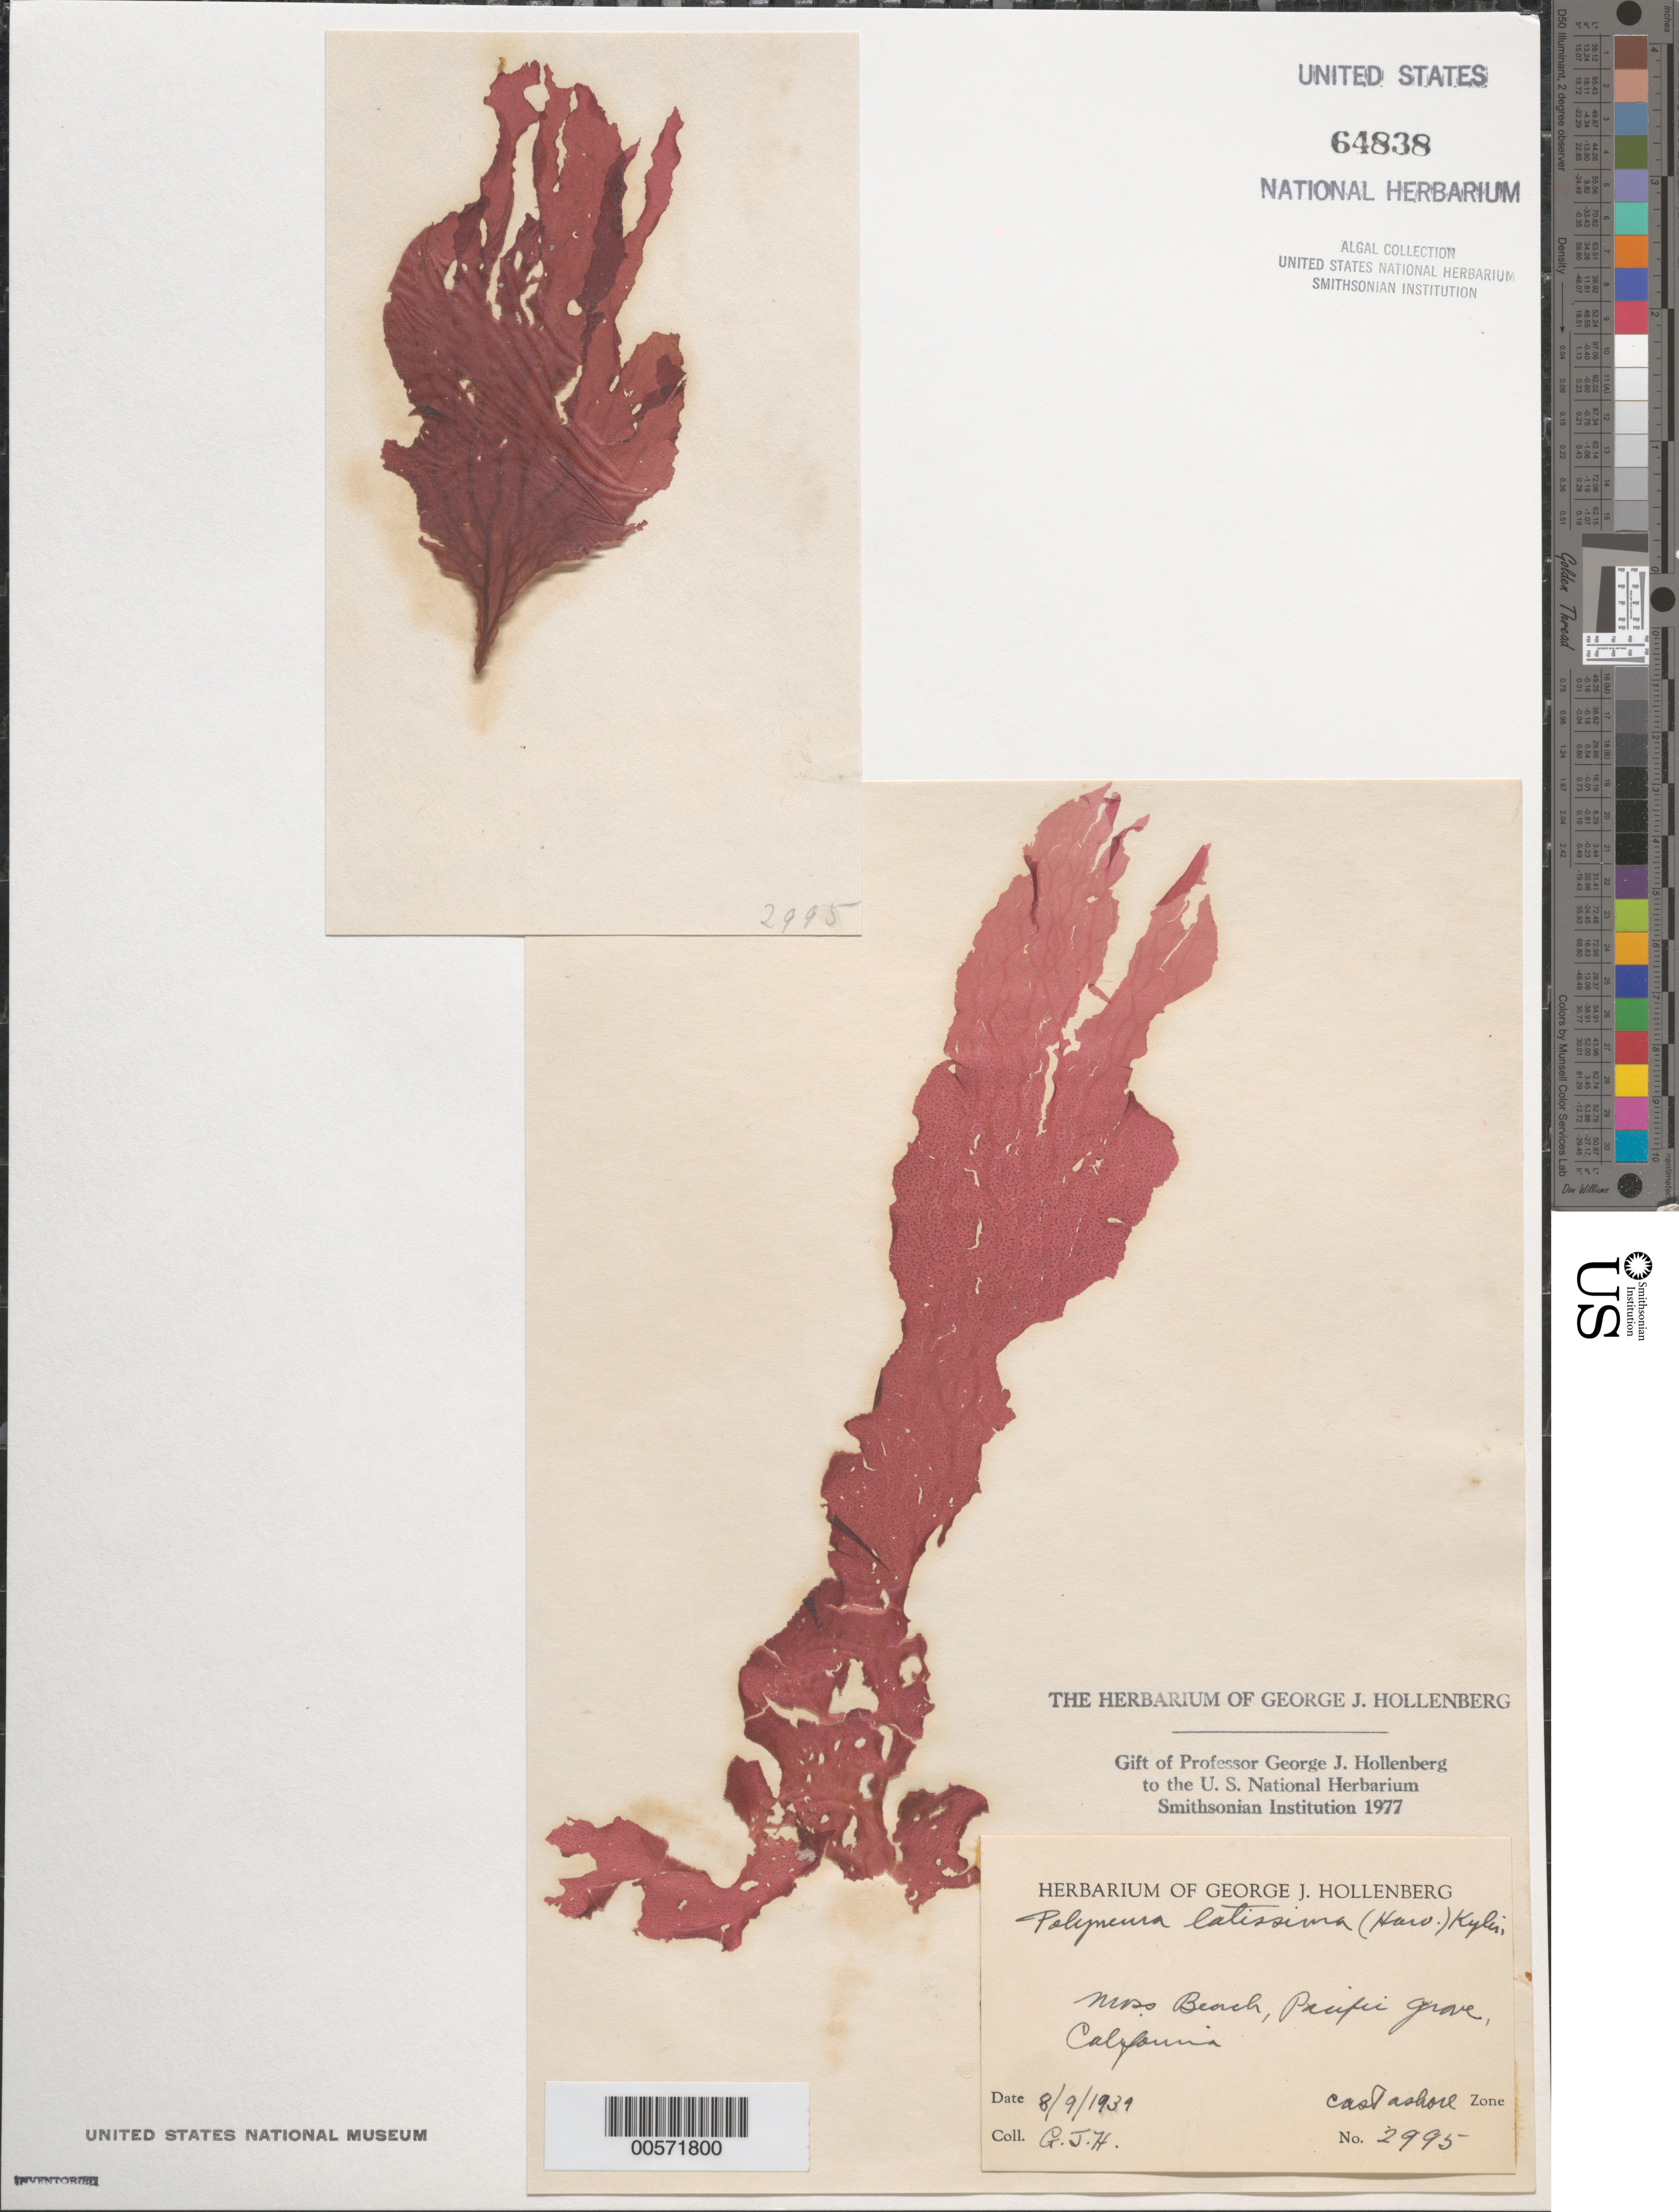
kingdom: Plantae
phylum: Rhodophyta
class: Florideophyceae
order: Ceramiales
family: Delesseriaceae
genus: Polyneura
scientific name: Polyneura latissima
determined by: Hollenberg, George J.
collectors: G. Hollenberg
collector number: GJH 2995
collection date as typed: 09 Aug 1939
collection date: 1939-08-09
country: United States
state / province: California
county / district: Monterey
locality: Moss Beach, Pacific Grove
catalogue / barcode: US 64838